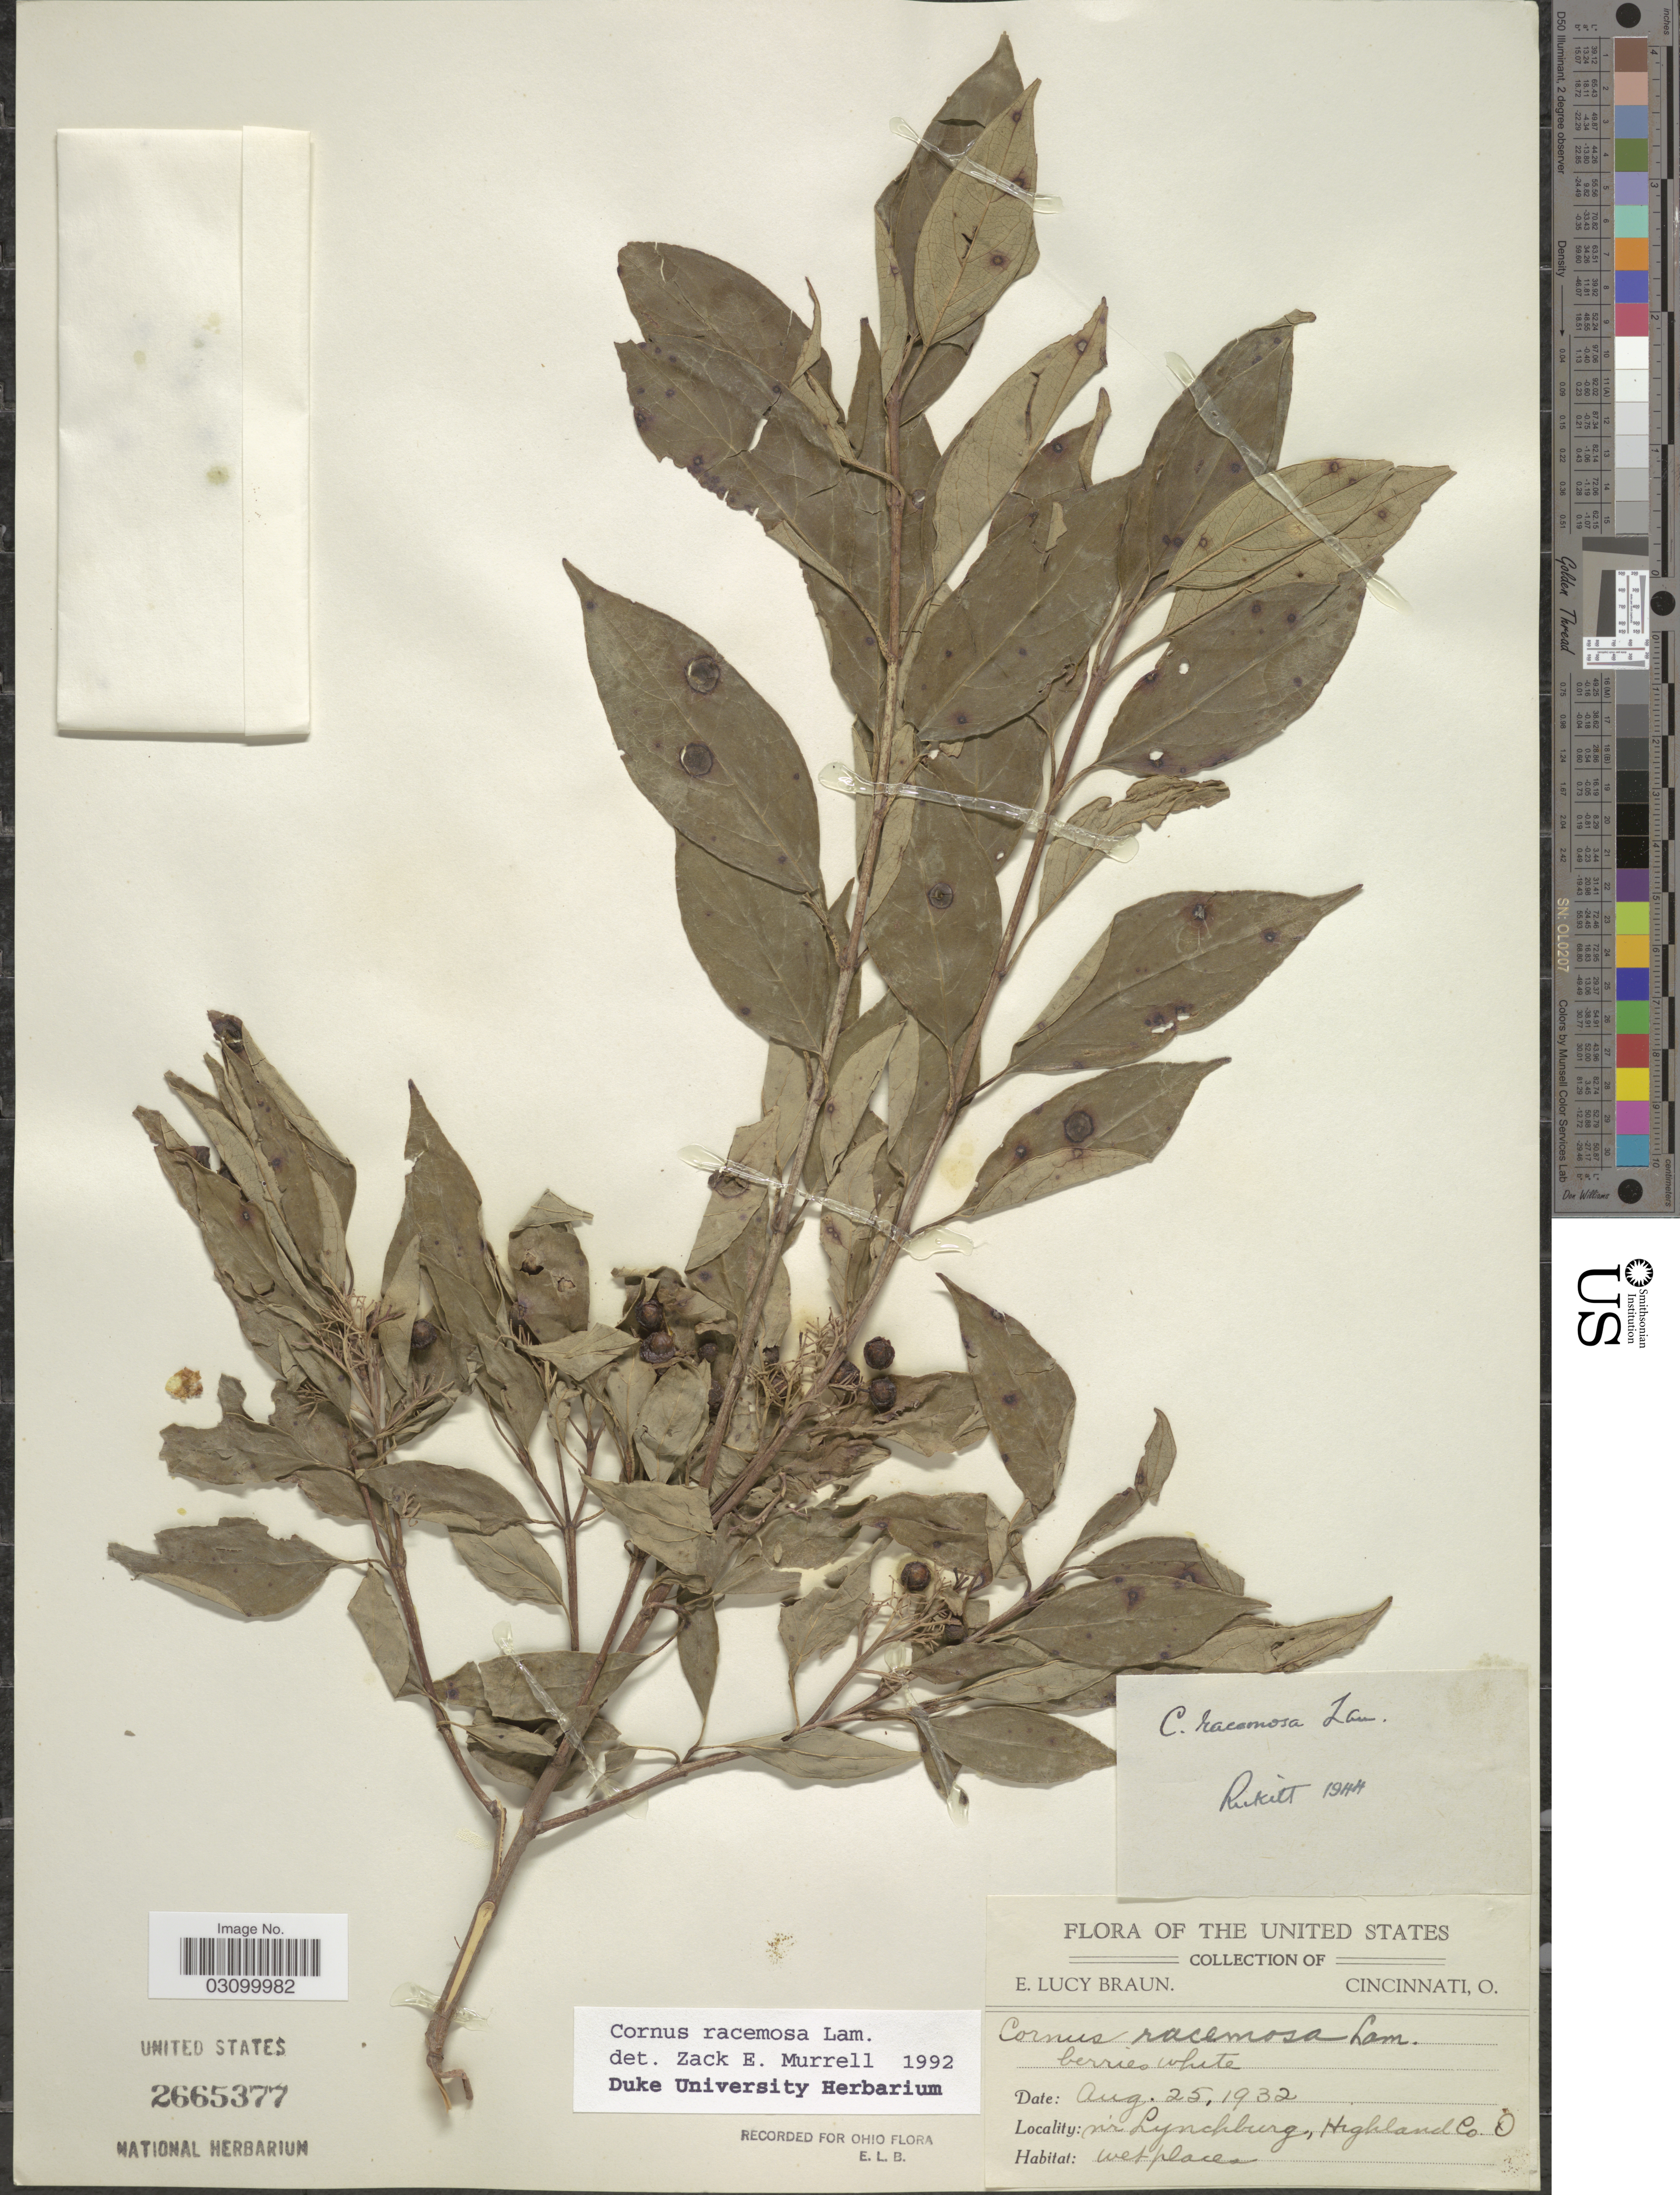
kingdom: Plantae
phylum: Tracheophyta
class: Magnoliopsida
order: Cornales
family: Cornaceae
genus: Cornus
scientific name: Cornus racemosa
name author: Lam.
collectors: E. L. Braun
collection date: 1932-08-25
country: United States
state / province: Ohio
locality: Nr Lynchburg, Highland Co.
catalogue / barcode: US 2665377